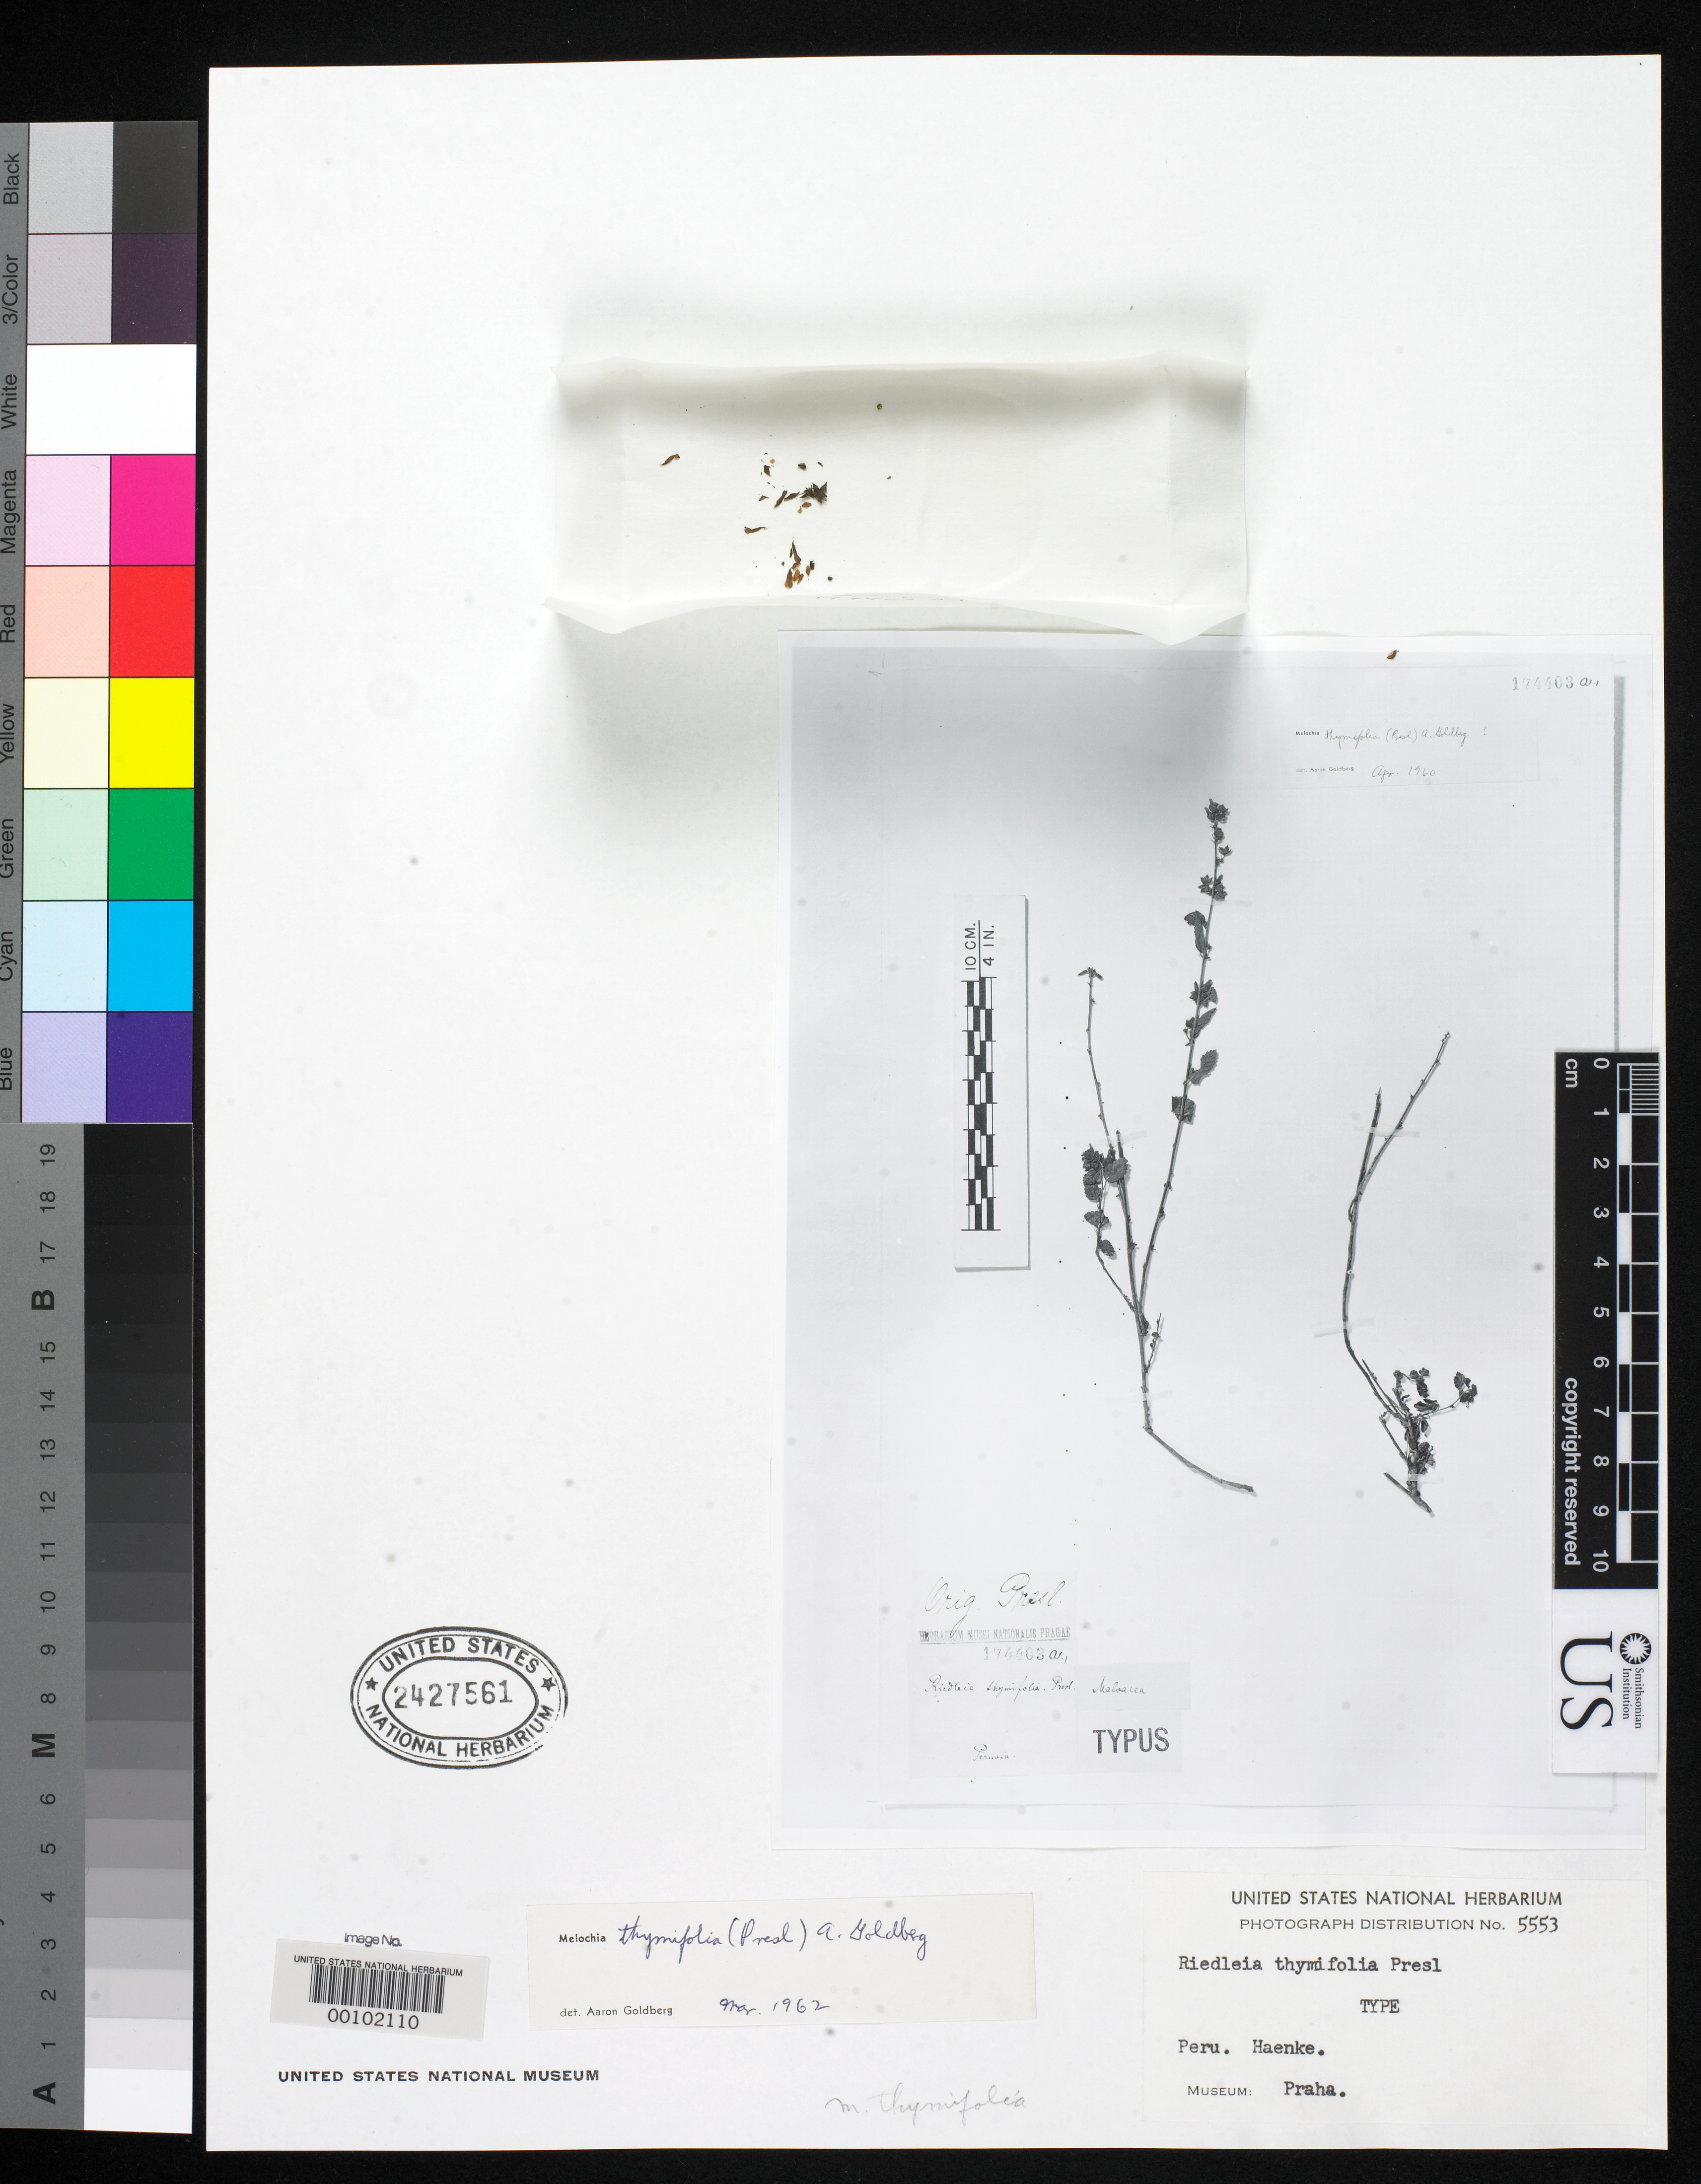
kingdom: Plantae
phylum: Tracheophyta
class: Magnoliopsida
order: Malvales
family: Malvaceae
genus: Riedlea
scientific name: Riedlea thymifolia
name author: C. Presl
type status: Type Fragment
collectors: T. P. X. Haenke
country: Peru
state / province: San Martín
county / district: Mariscal Cáceres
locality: Rio Huallaga, margen Derecha del; Balsa Probana; dtto. Tocache Nuevo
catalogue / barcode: US 2427561